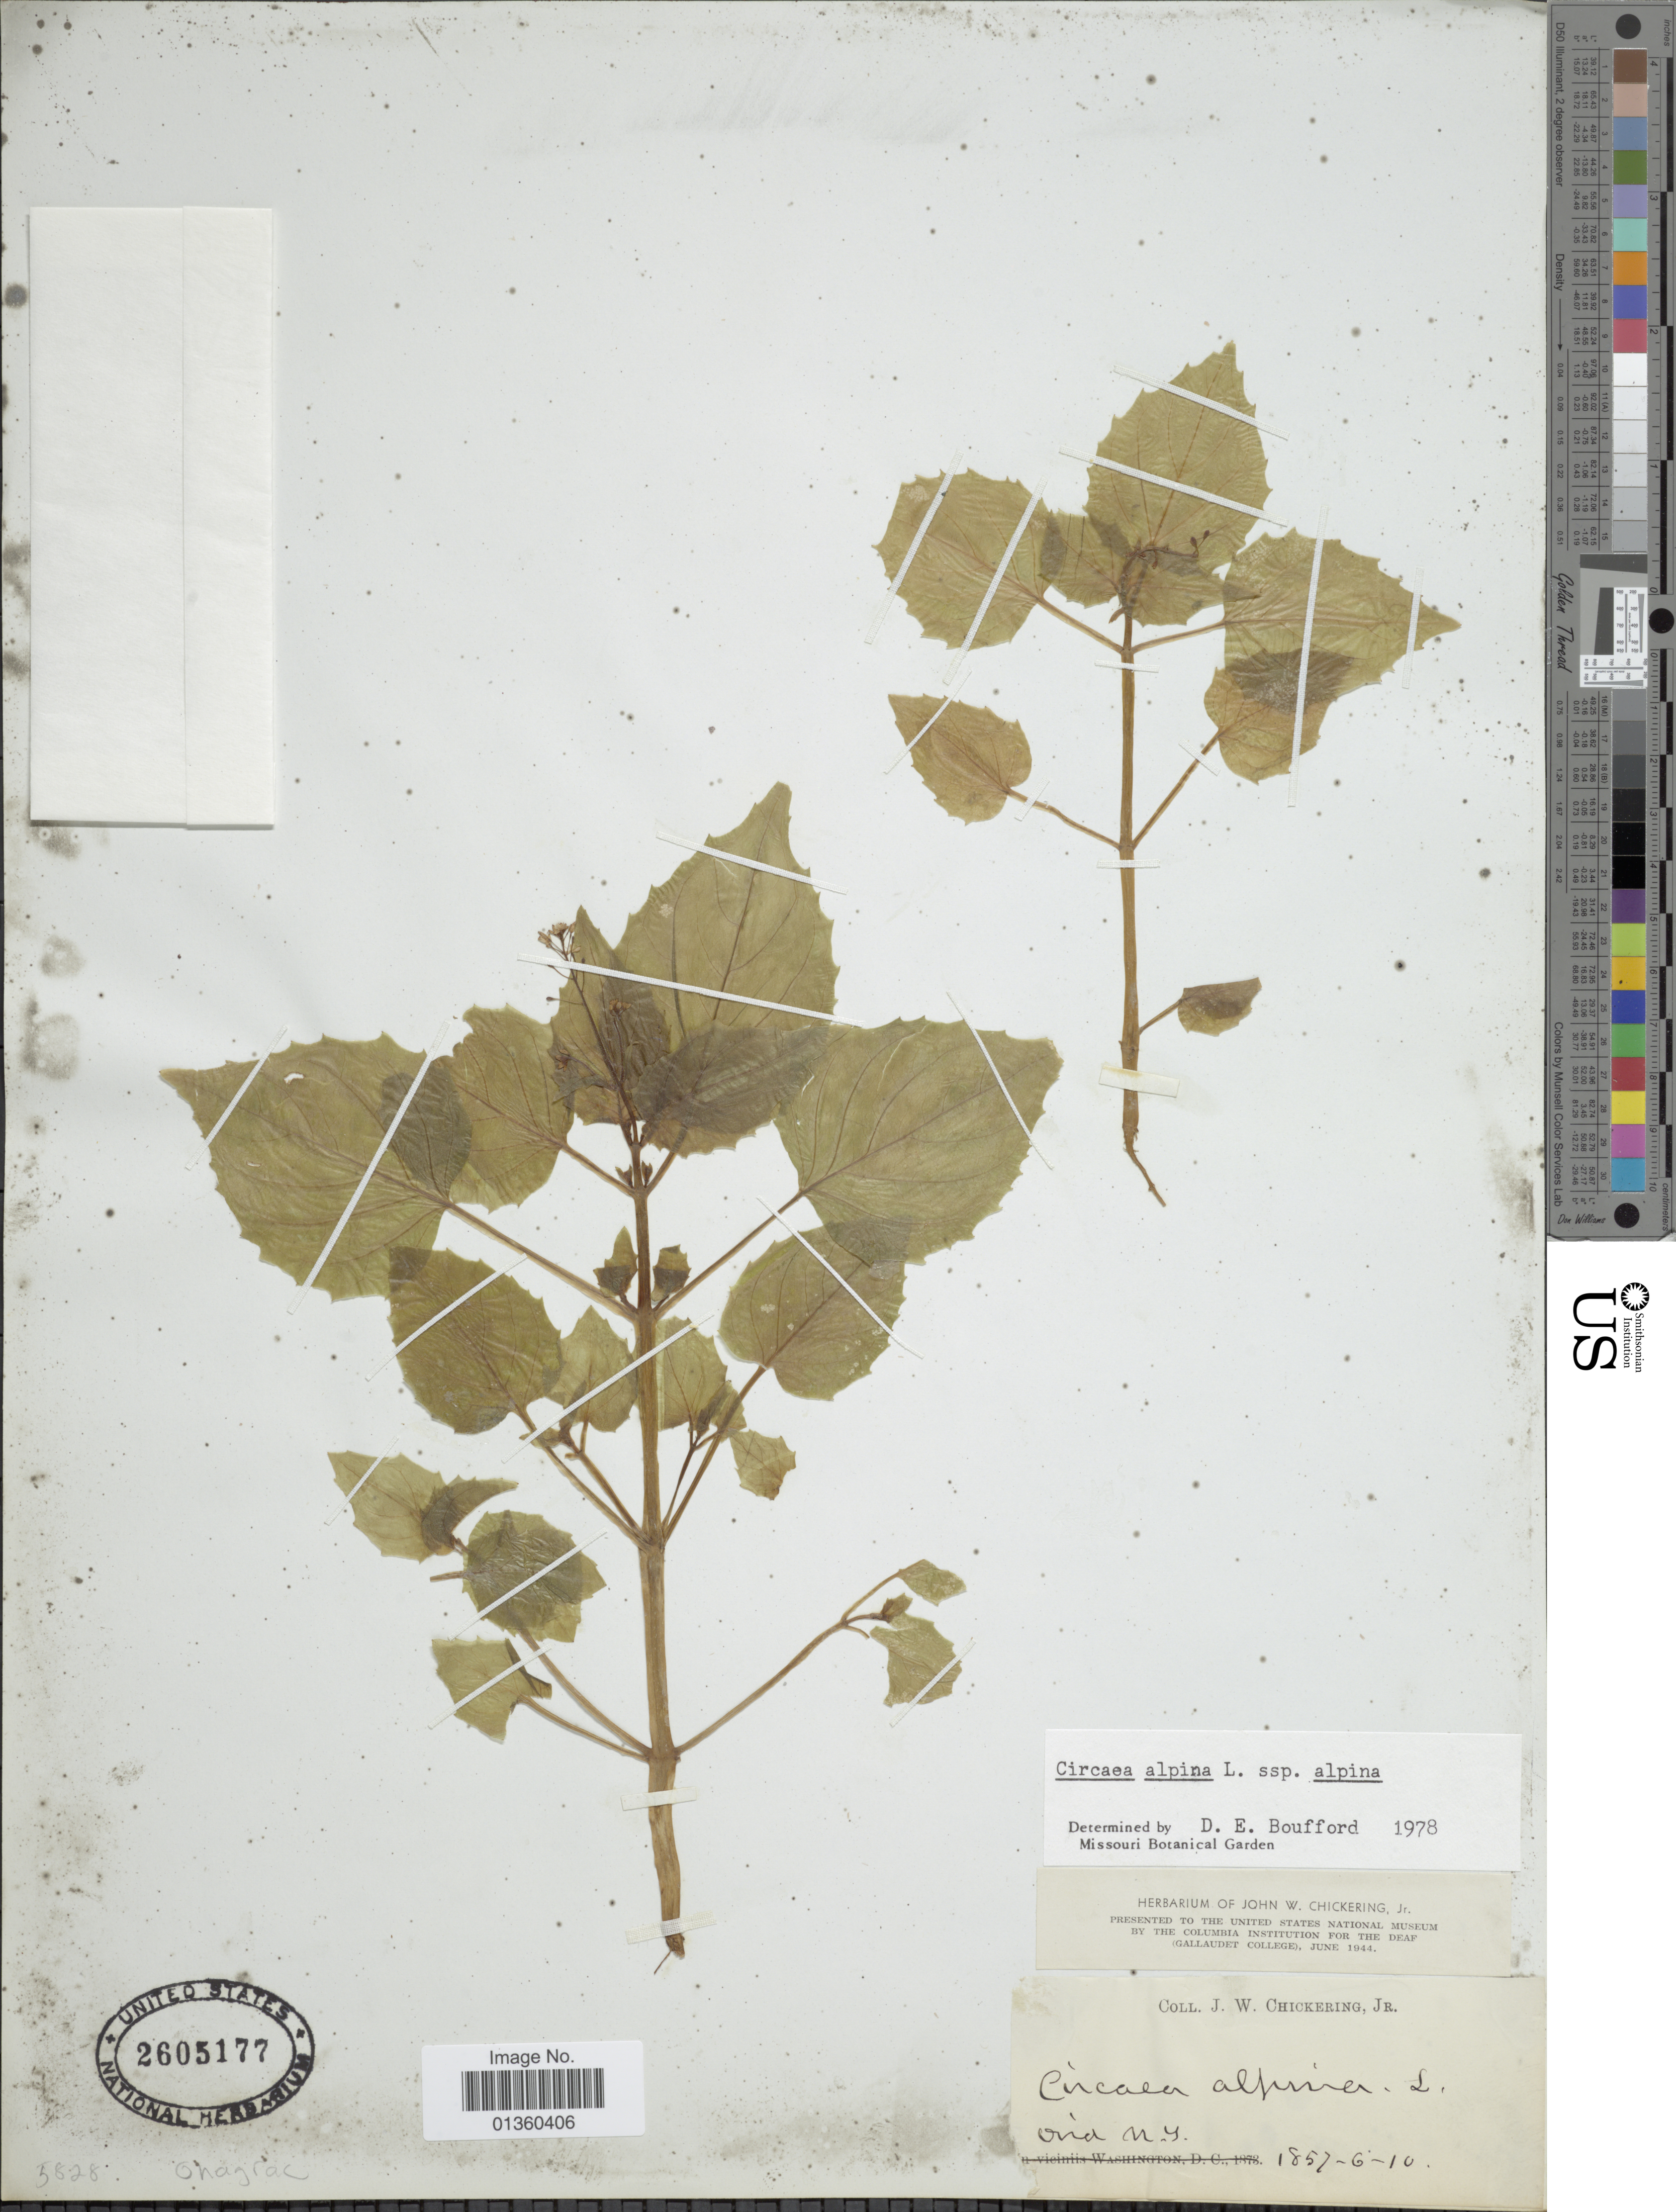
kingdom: Plantae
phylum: Tracheophyta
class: Magnoliopsida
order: Myrtales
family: Onagraceae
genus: Circaea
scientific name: Circaea alpina subsp. alpina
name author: L.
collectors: J. W. Chickering Jr.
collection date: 1857-06-10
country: United States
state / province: New York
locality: Ovid.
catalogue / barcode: US 2605177